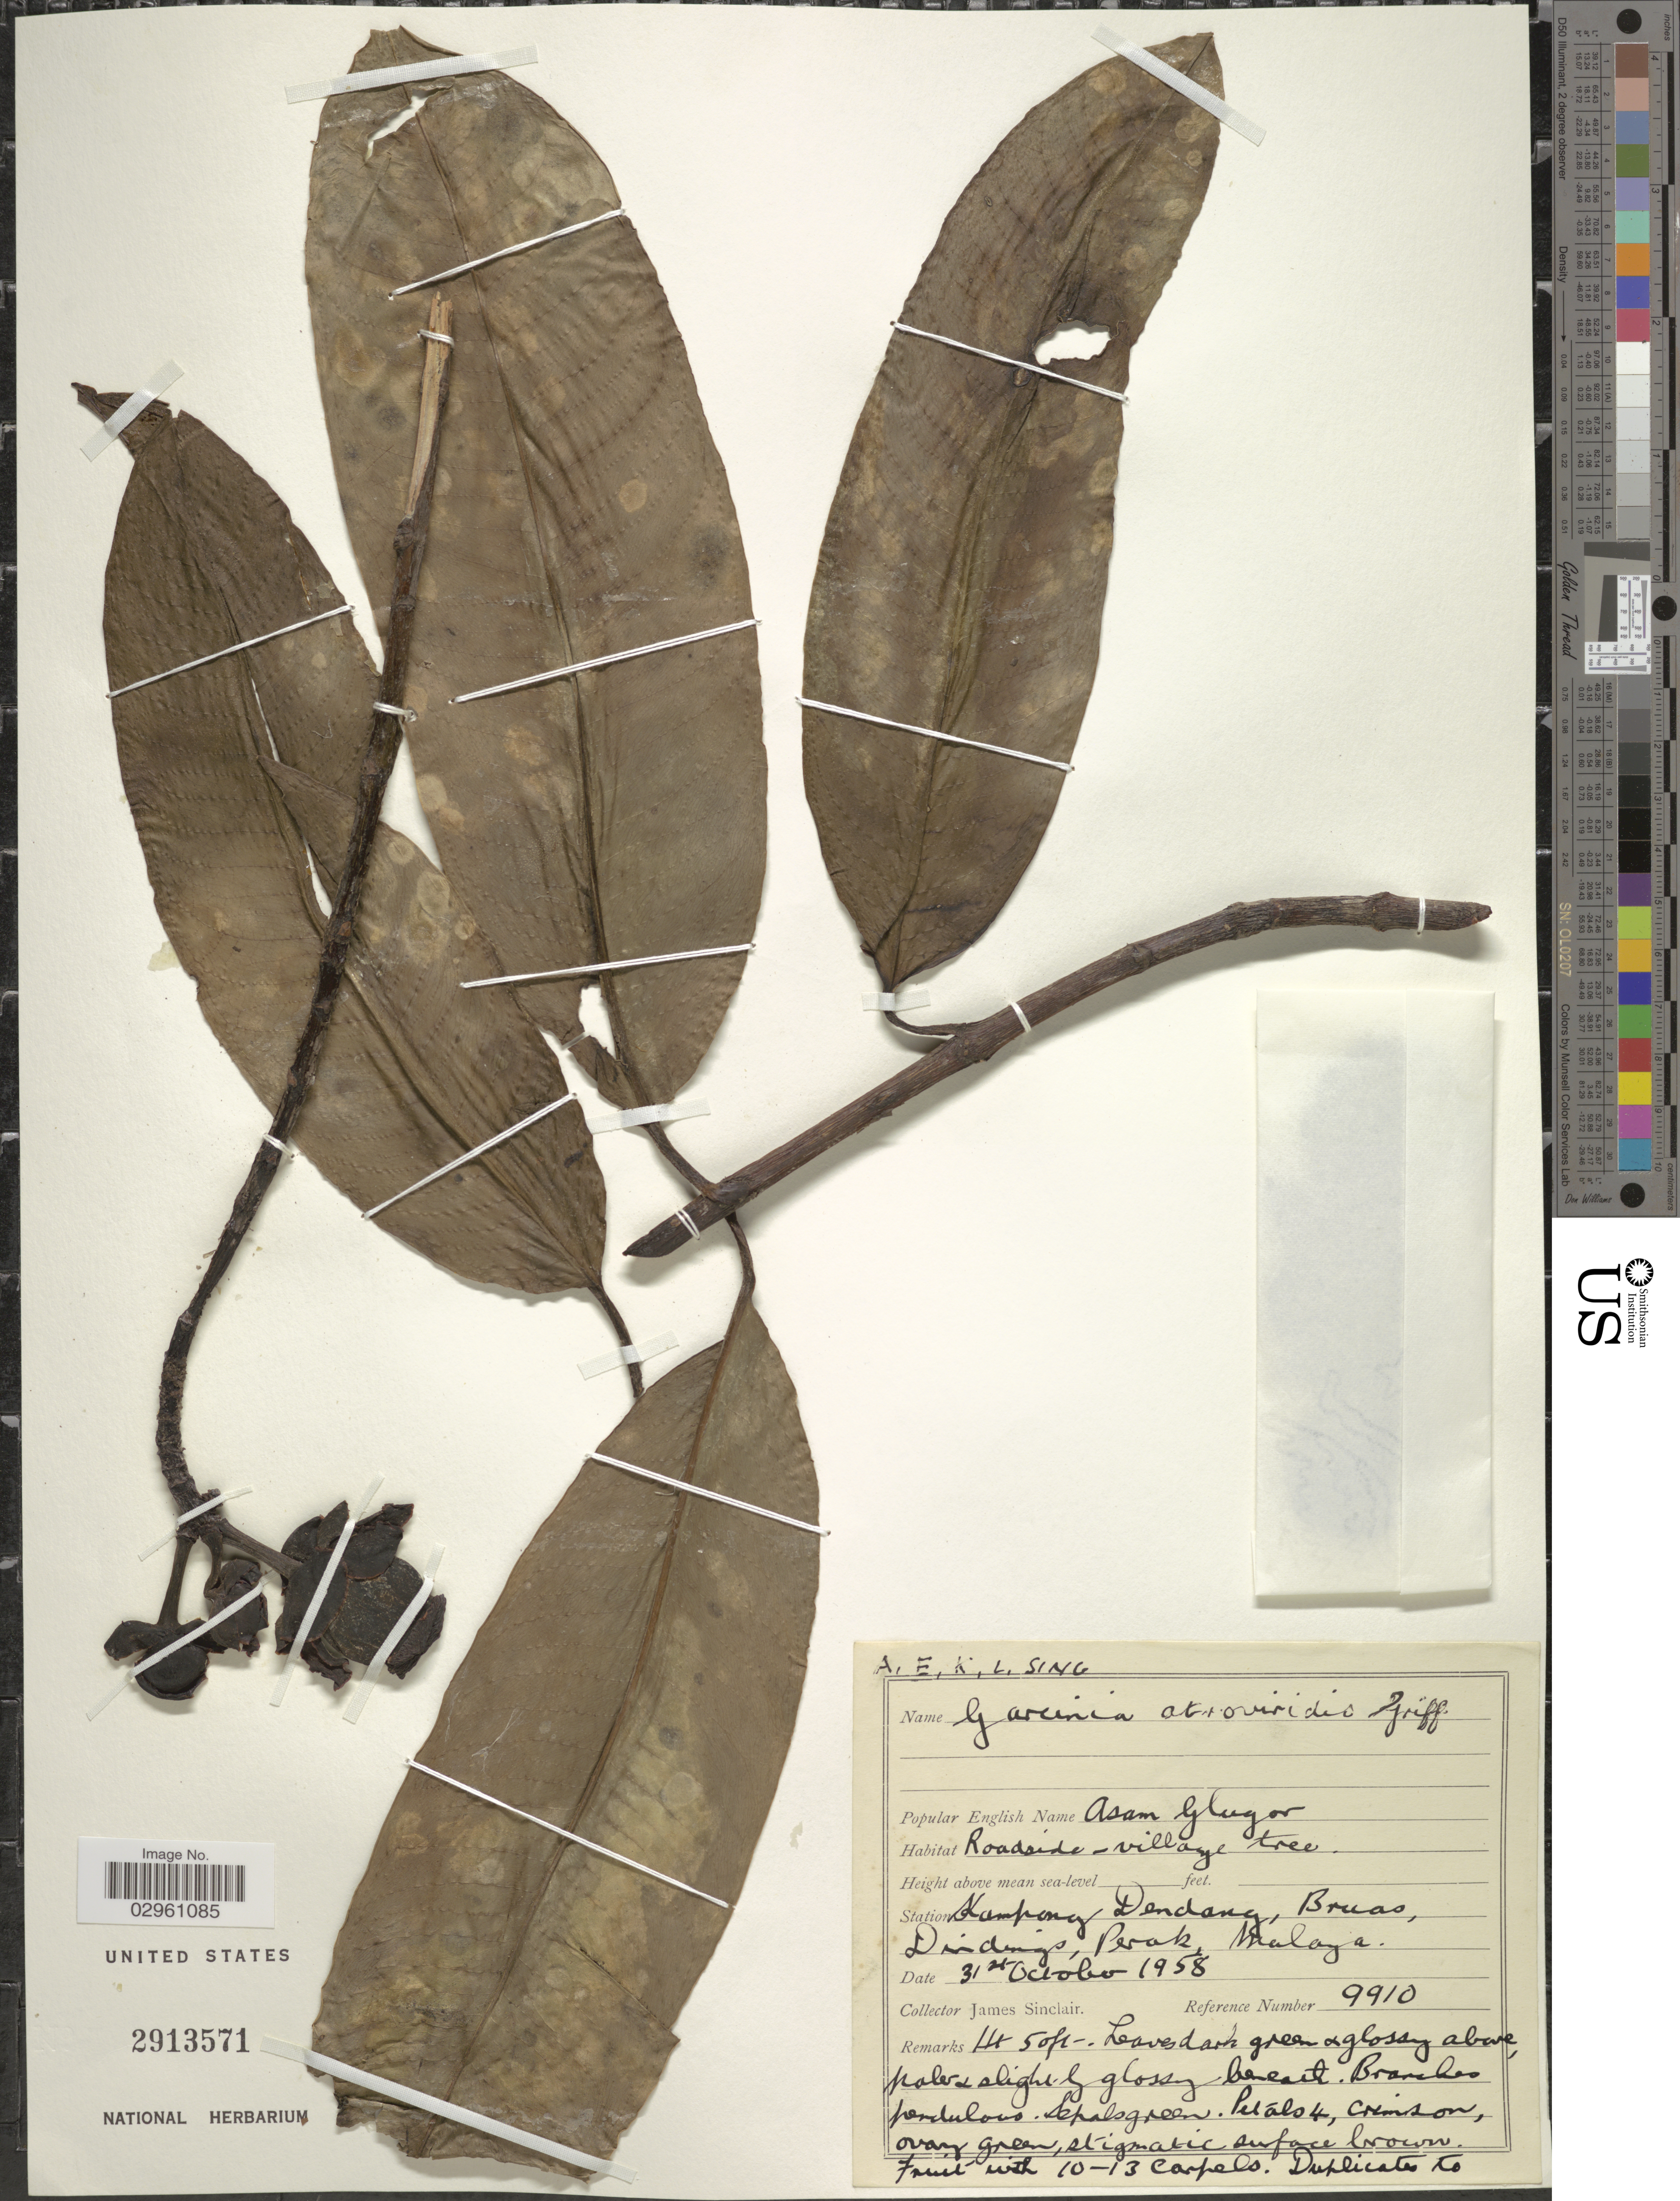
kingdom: Plantae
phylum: Tracheophyta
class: Magnoliopsida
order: Malpighiales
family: Clusiaceae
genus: Garcinia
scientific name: Garcinia atroviridis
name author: Griff. ex T. Anders.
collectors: J. Sinclair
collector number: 9910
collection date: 1958-10-31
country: Malaysia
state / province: Perak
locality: Roadside village tree. Station Kampong Dendang, Bruas, Dindings, Perak, Malaya.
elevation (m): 442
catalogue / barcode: US 2913571